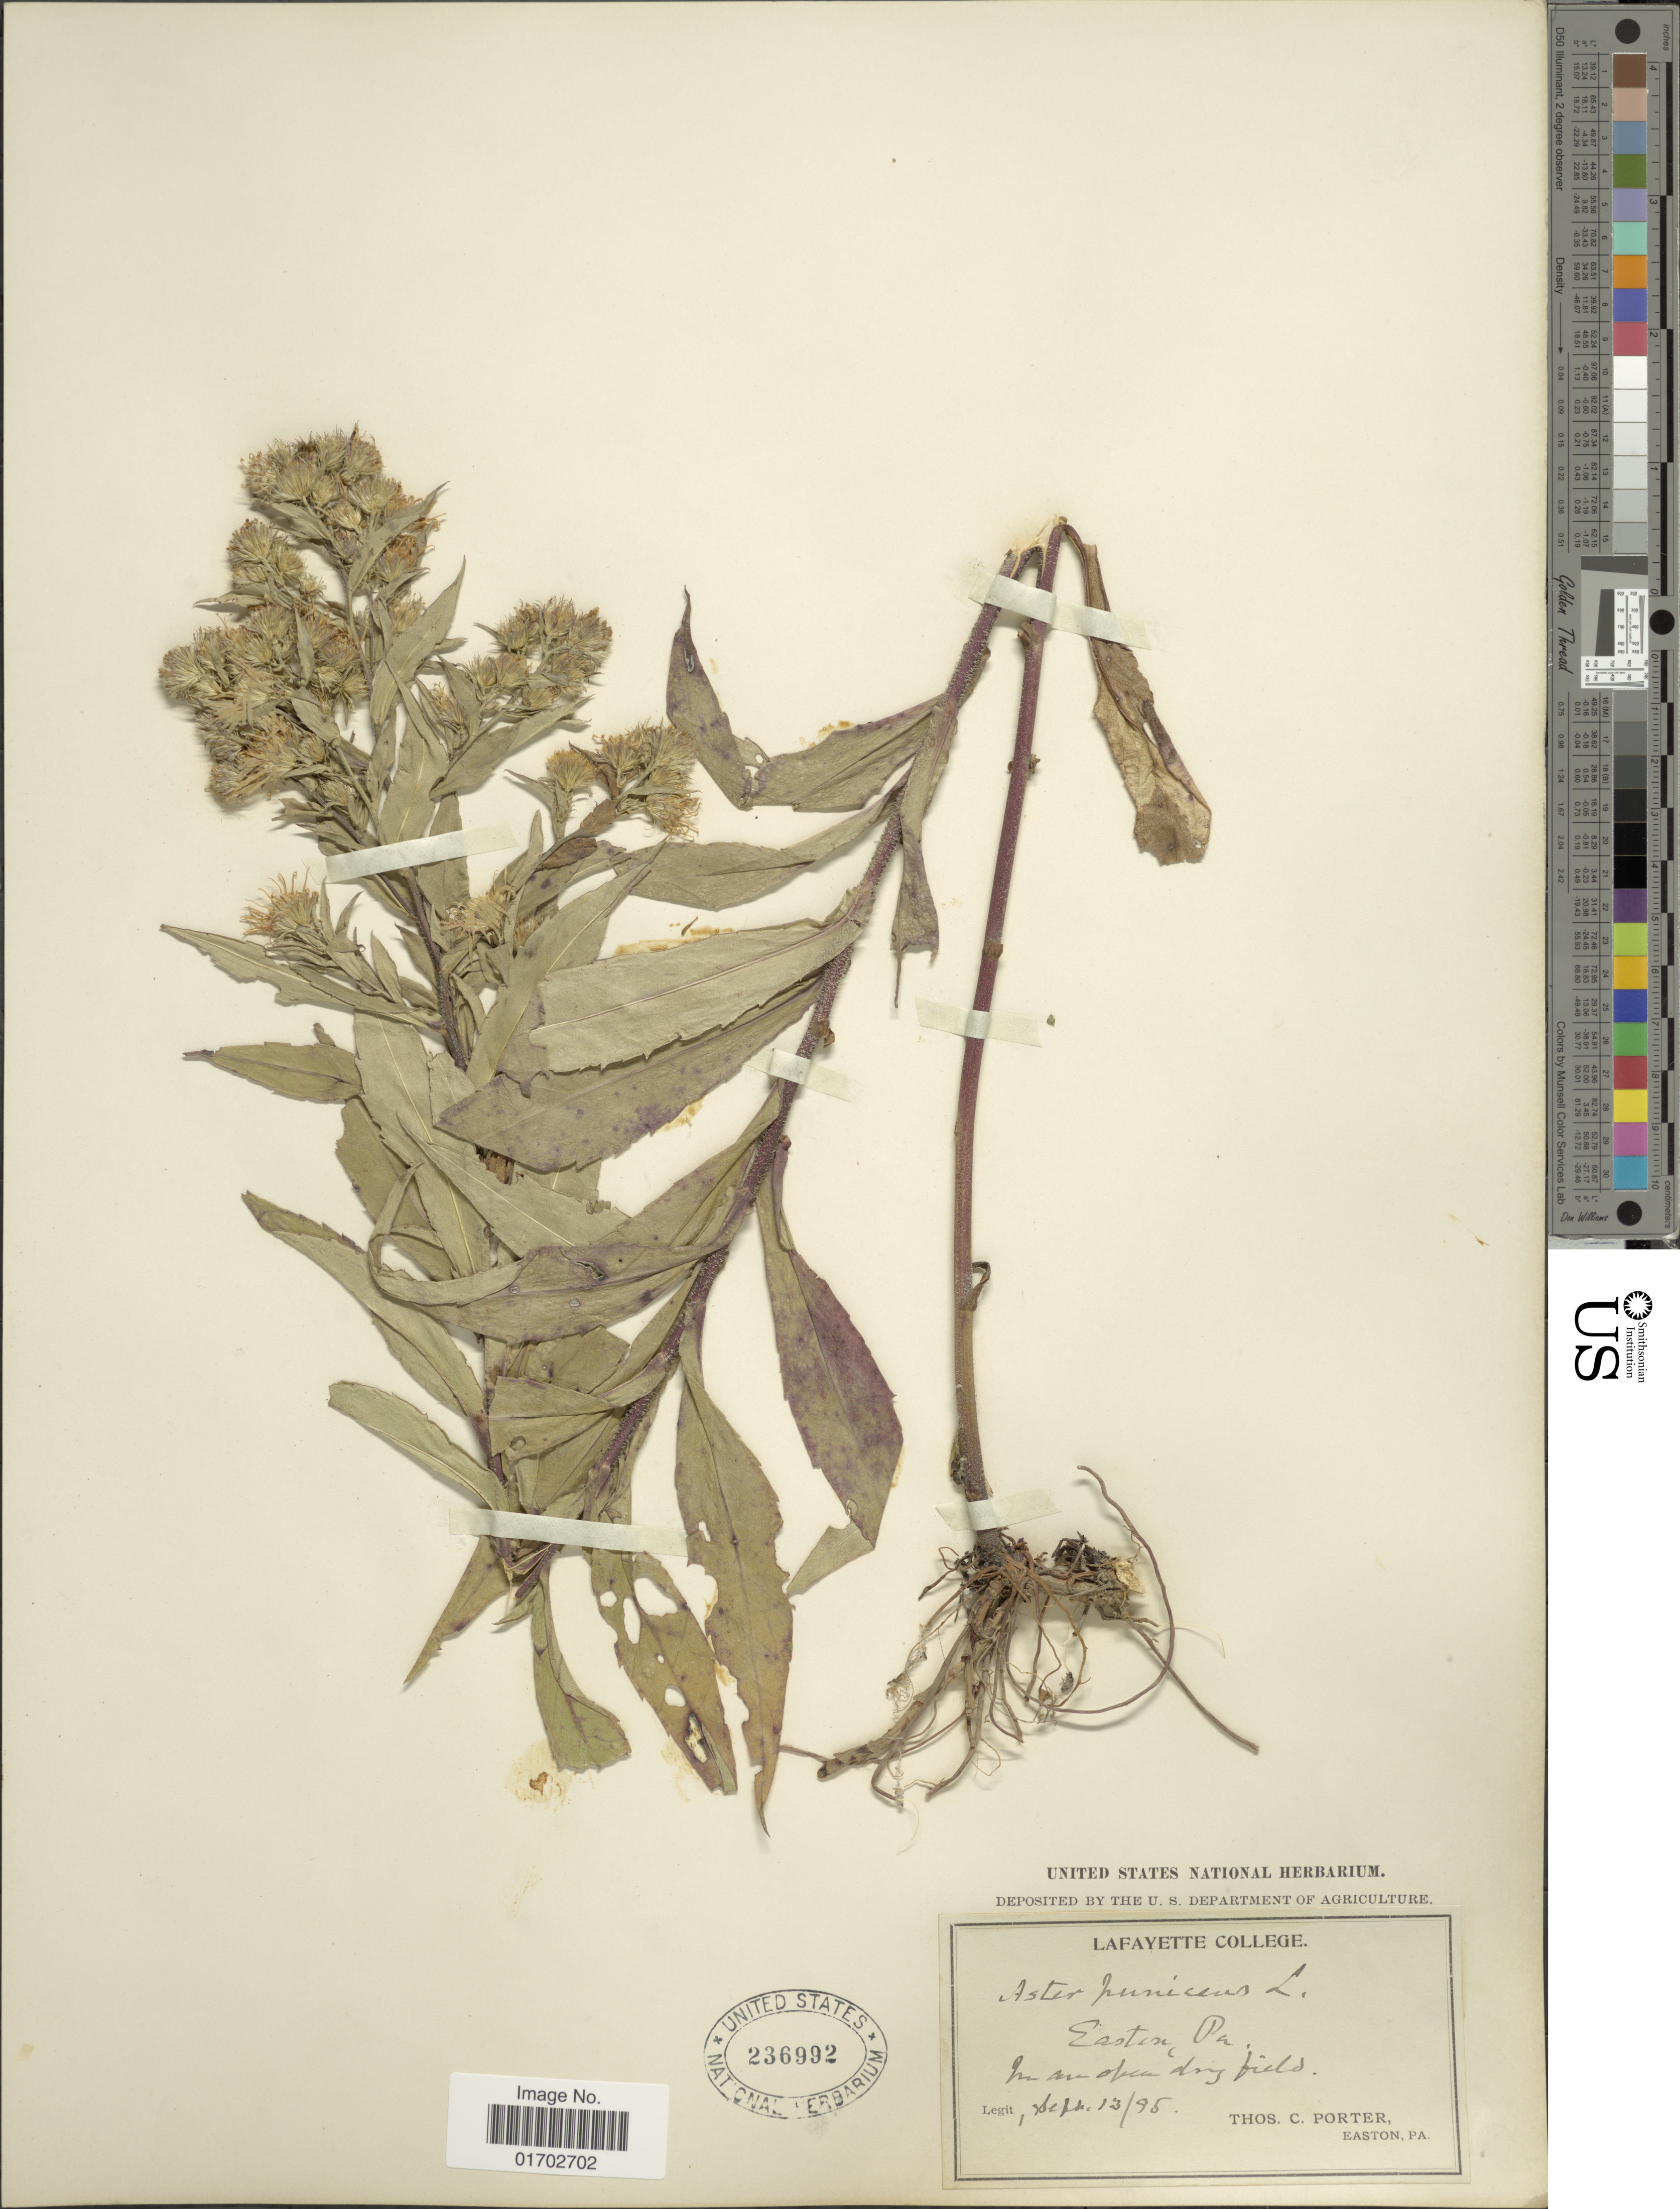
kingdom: Plantae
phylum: Tracheophyta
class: Magnoliopsida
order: Asterales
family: Asteraceae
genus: Symphyotrichum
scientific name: Symphyotrichum puniceum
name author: (L.) Á. Löve & D. Löve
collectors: T. C. Porter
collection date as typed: Transcribed d/m/y: 13/9/95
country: United States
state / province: Pennsylvania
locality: Easton, In an open dry fields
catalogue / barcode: US 236992